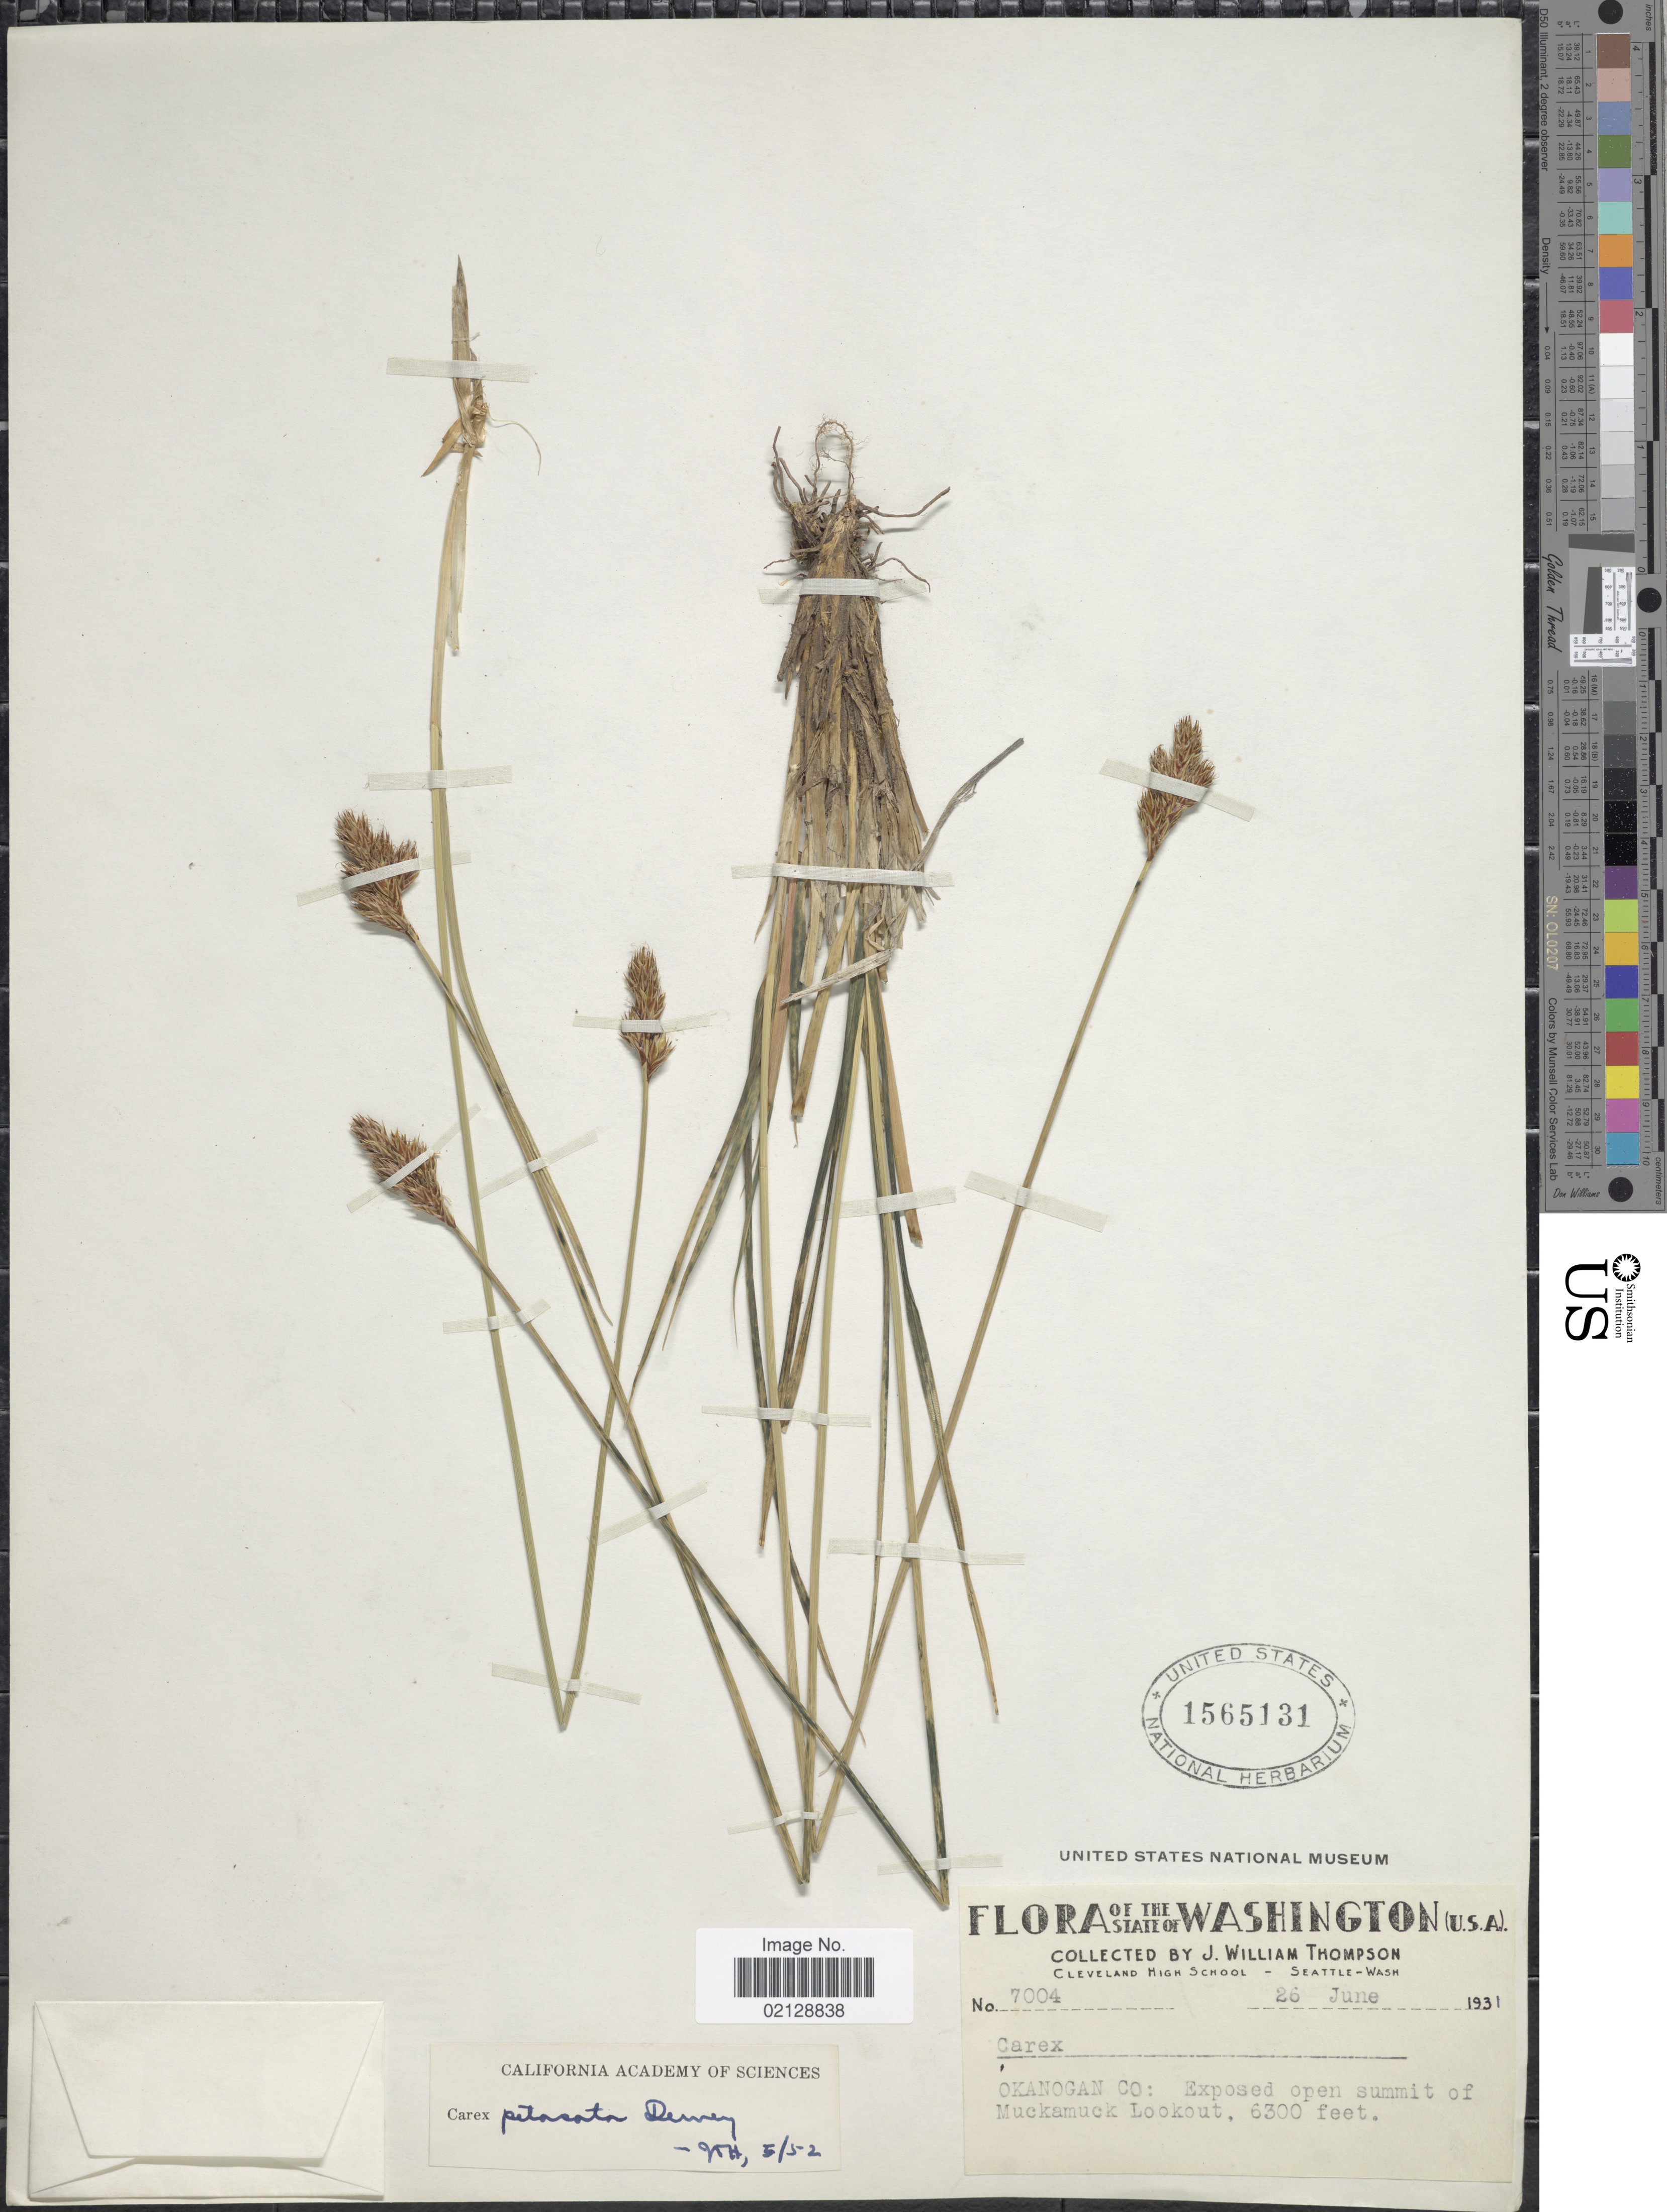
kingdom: Plantae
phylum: Tracheophyta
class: Liliopsida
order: Poales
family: Cyperaceae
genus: Carex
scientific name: Carex petasata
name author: Dewey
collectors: J. W. Thompson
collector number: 7004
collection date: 1931-06-26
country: United States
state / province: Washington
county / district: Okanogan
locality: Okanogan Co.: Exposed open summit of Muckamuck Lookout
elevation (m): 1920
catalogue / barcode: US 1565131